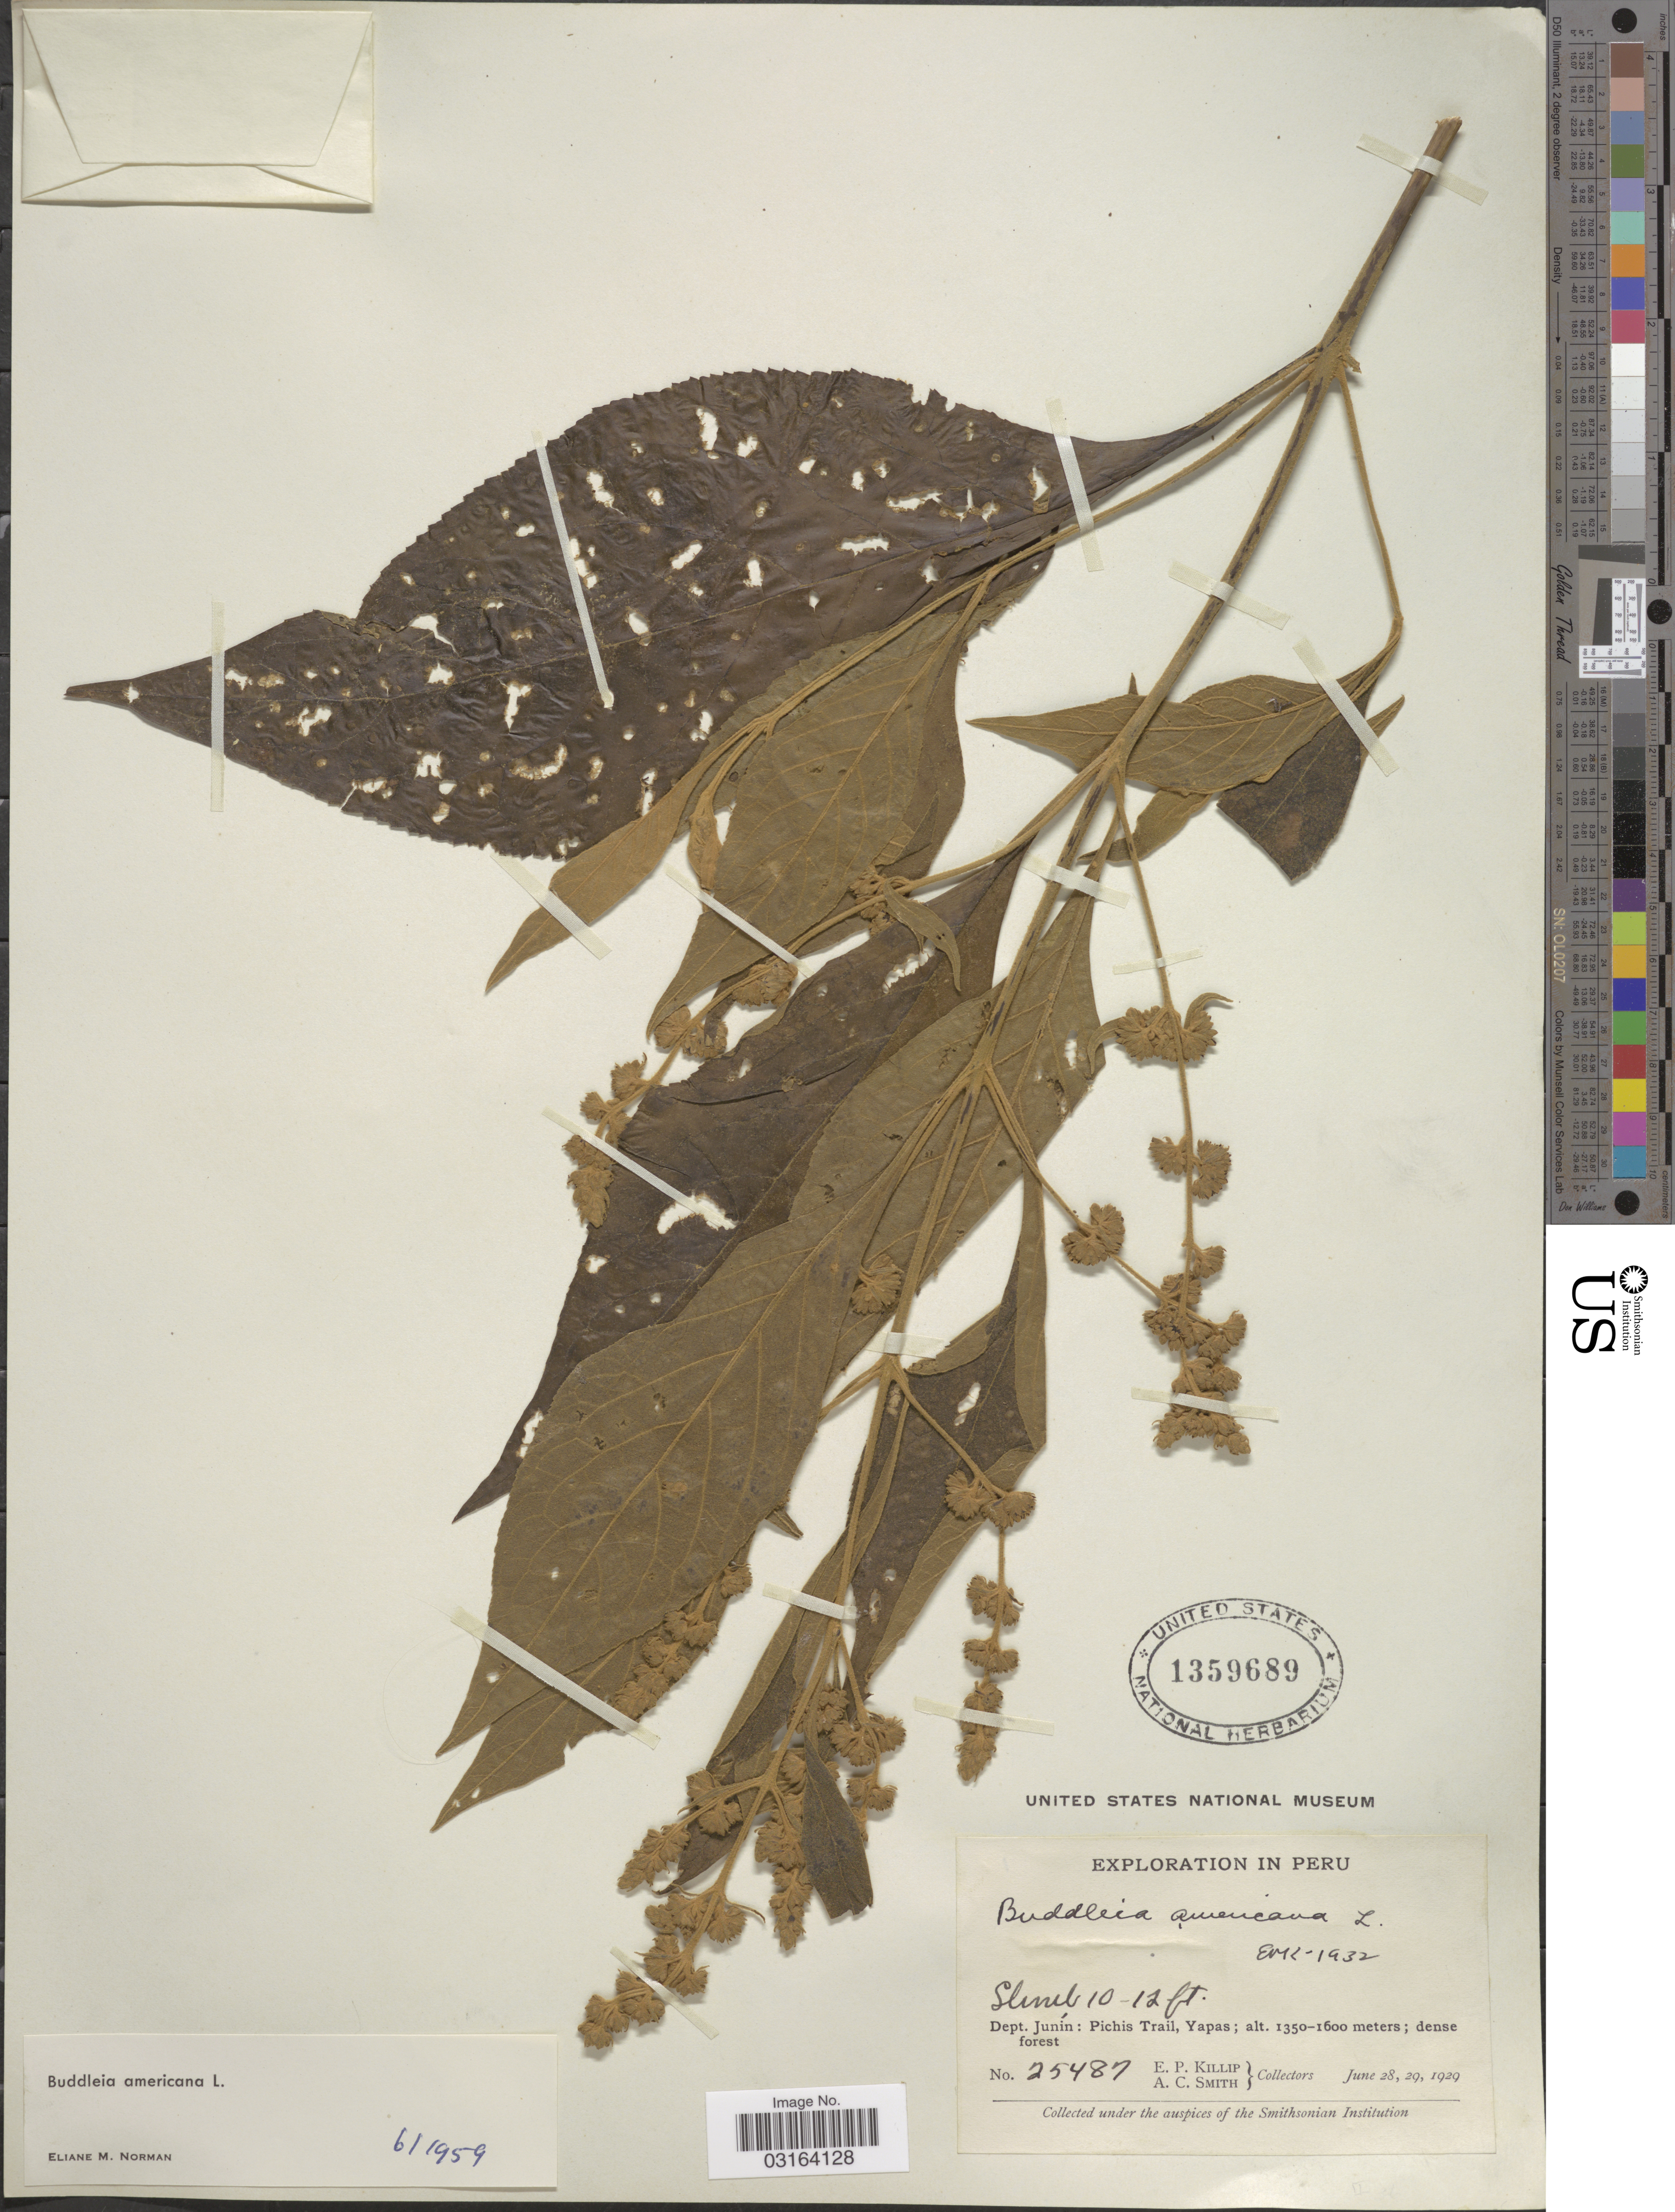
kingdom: Plantae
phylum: Tracheophyta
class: Magnoliopsida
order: Lamiales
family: Scrophulariaceae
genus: Buddleja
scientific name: Buddleja americana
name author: L.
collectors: E. P. Killip & A. C. Smith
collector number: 25487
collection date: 1929-06-28/1929-06-29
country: Peru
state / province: Junín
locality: Dept. Junín: Pichis Trail, Yapas.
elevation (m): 1350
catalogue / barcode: US 1359689